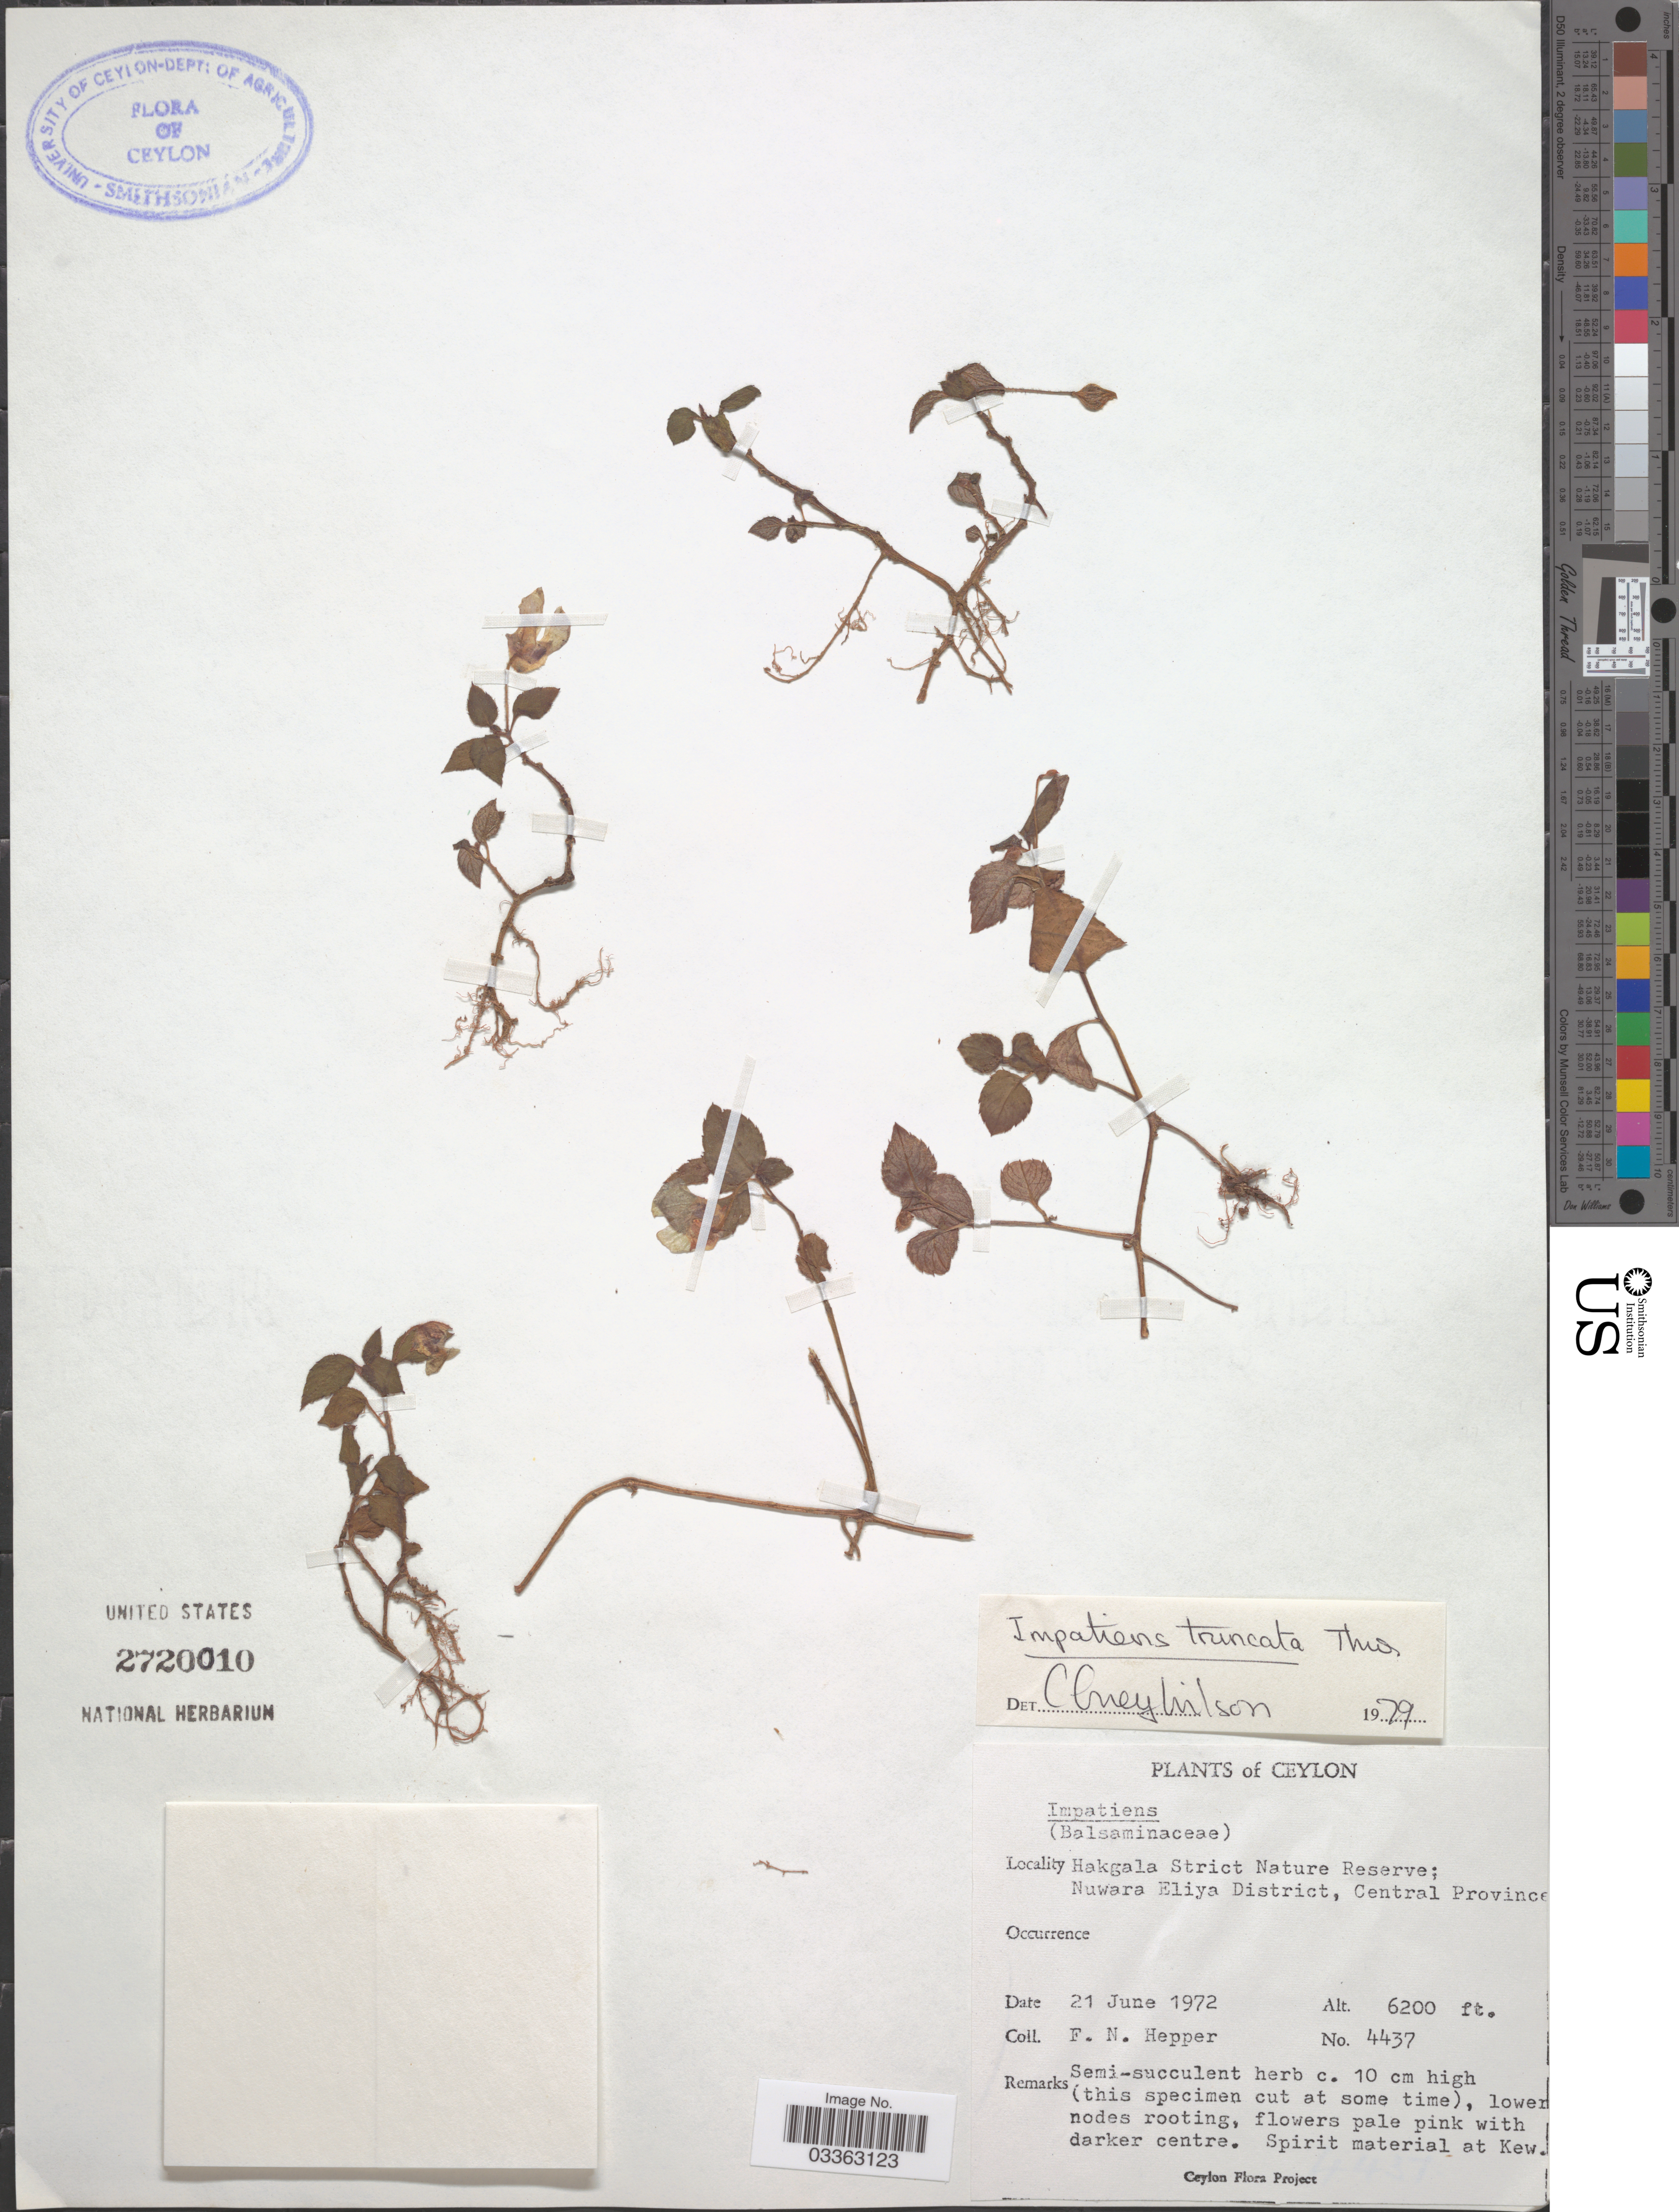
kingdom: Plantae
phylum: Tracheophyta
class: Magnoliopsida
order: Ericales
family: Balsaminaceae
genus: Impatiens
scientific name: Impatiens truncata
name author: Thwaites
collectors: F. Hepper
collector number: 4437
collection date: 1972-06-21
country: Sri Lanka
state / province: Central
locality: Ceylon, Hakgala Strict Nature Reserve; Nuwara Eliya District.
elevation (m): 1890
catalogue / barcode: US 2720010